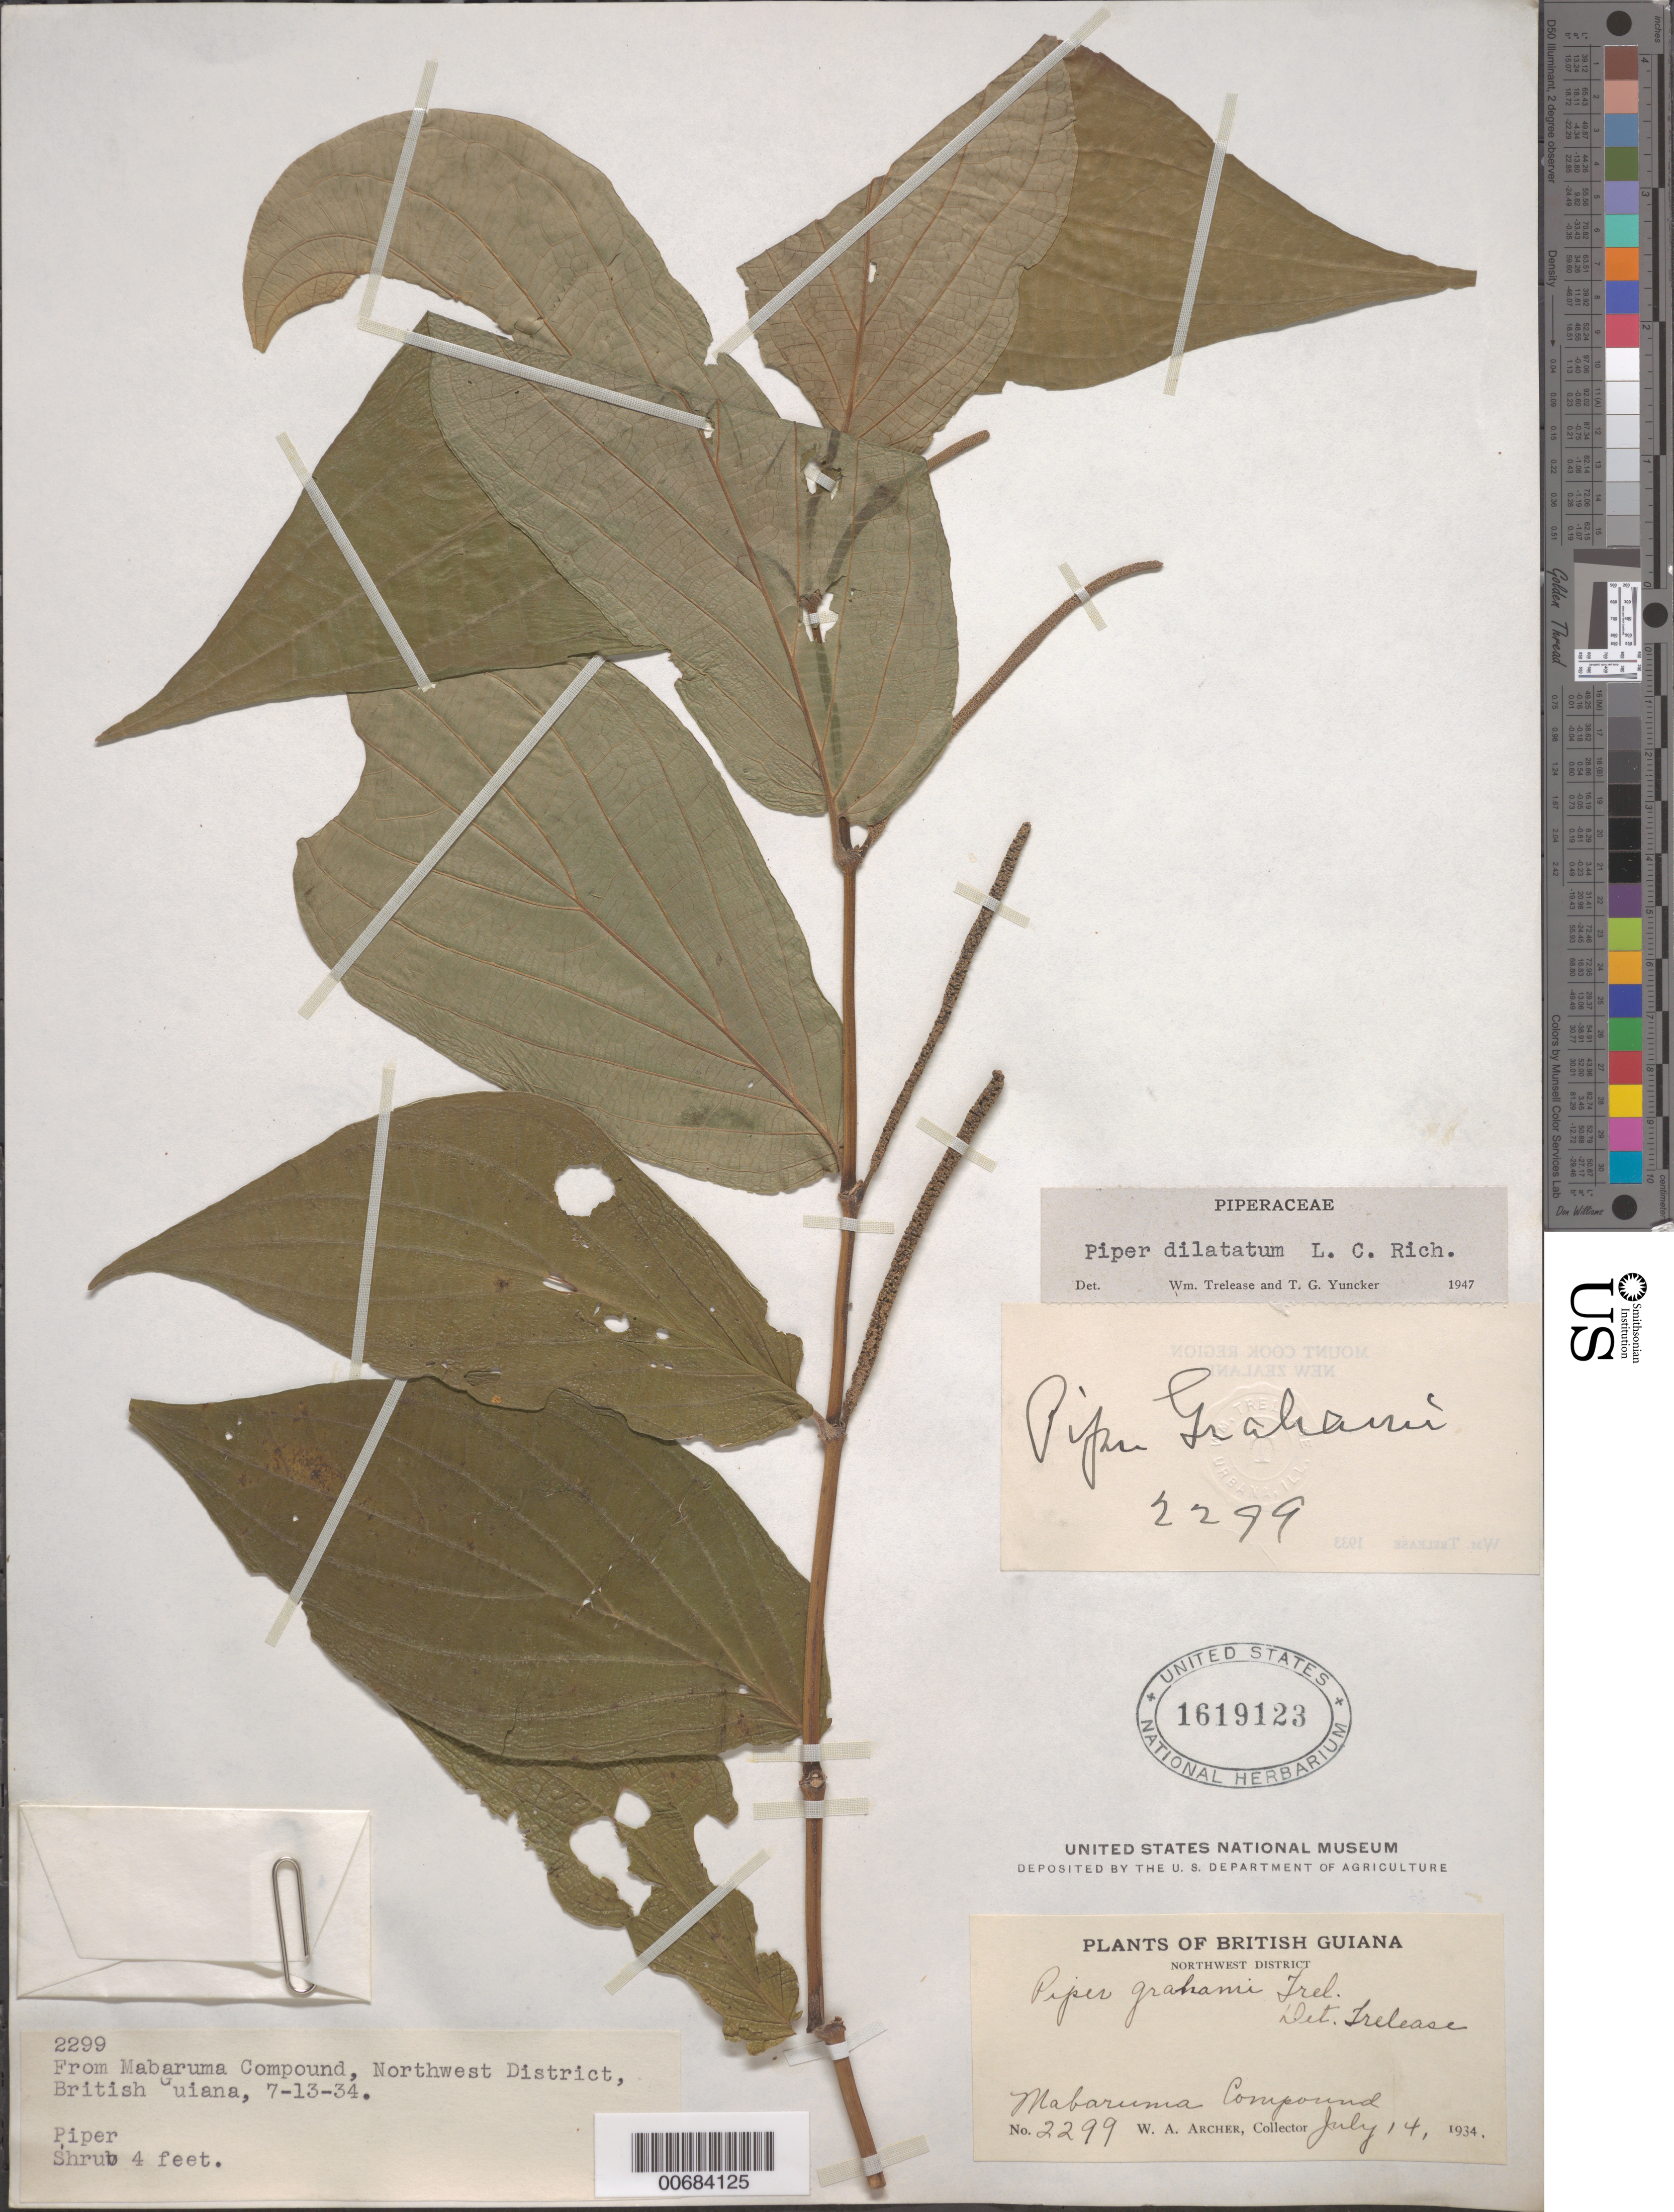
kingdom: Plantae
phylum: Tracheophyta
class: Magnoliopsida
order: Piperales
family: Piperaceae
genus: Piper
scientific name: Piper dilatatum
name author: Rich.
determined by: Trelease, W.; Yuncker, T. G.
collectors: W. A. Archer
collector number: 2299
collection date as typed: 14-Jul-34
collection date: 1934-07-14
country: Guyana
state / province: Barima-Waini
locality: Mabaruma Compound, NW Dist.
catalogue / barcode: US 1619123